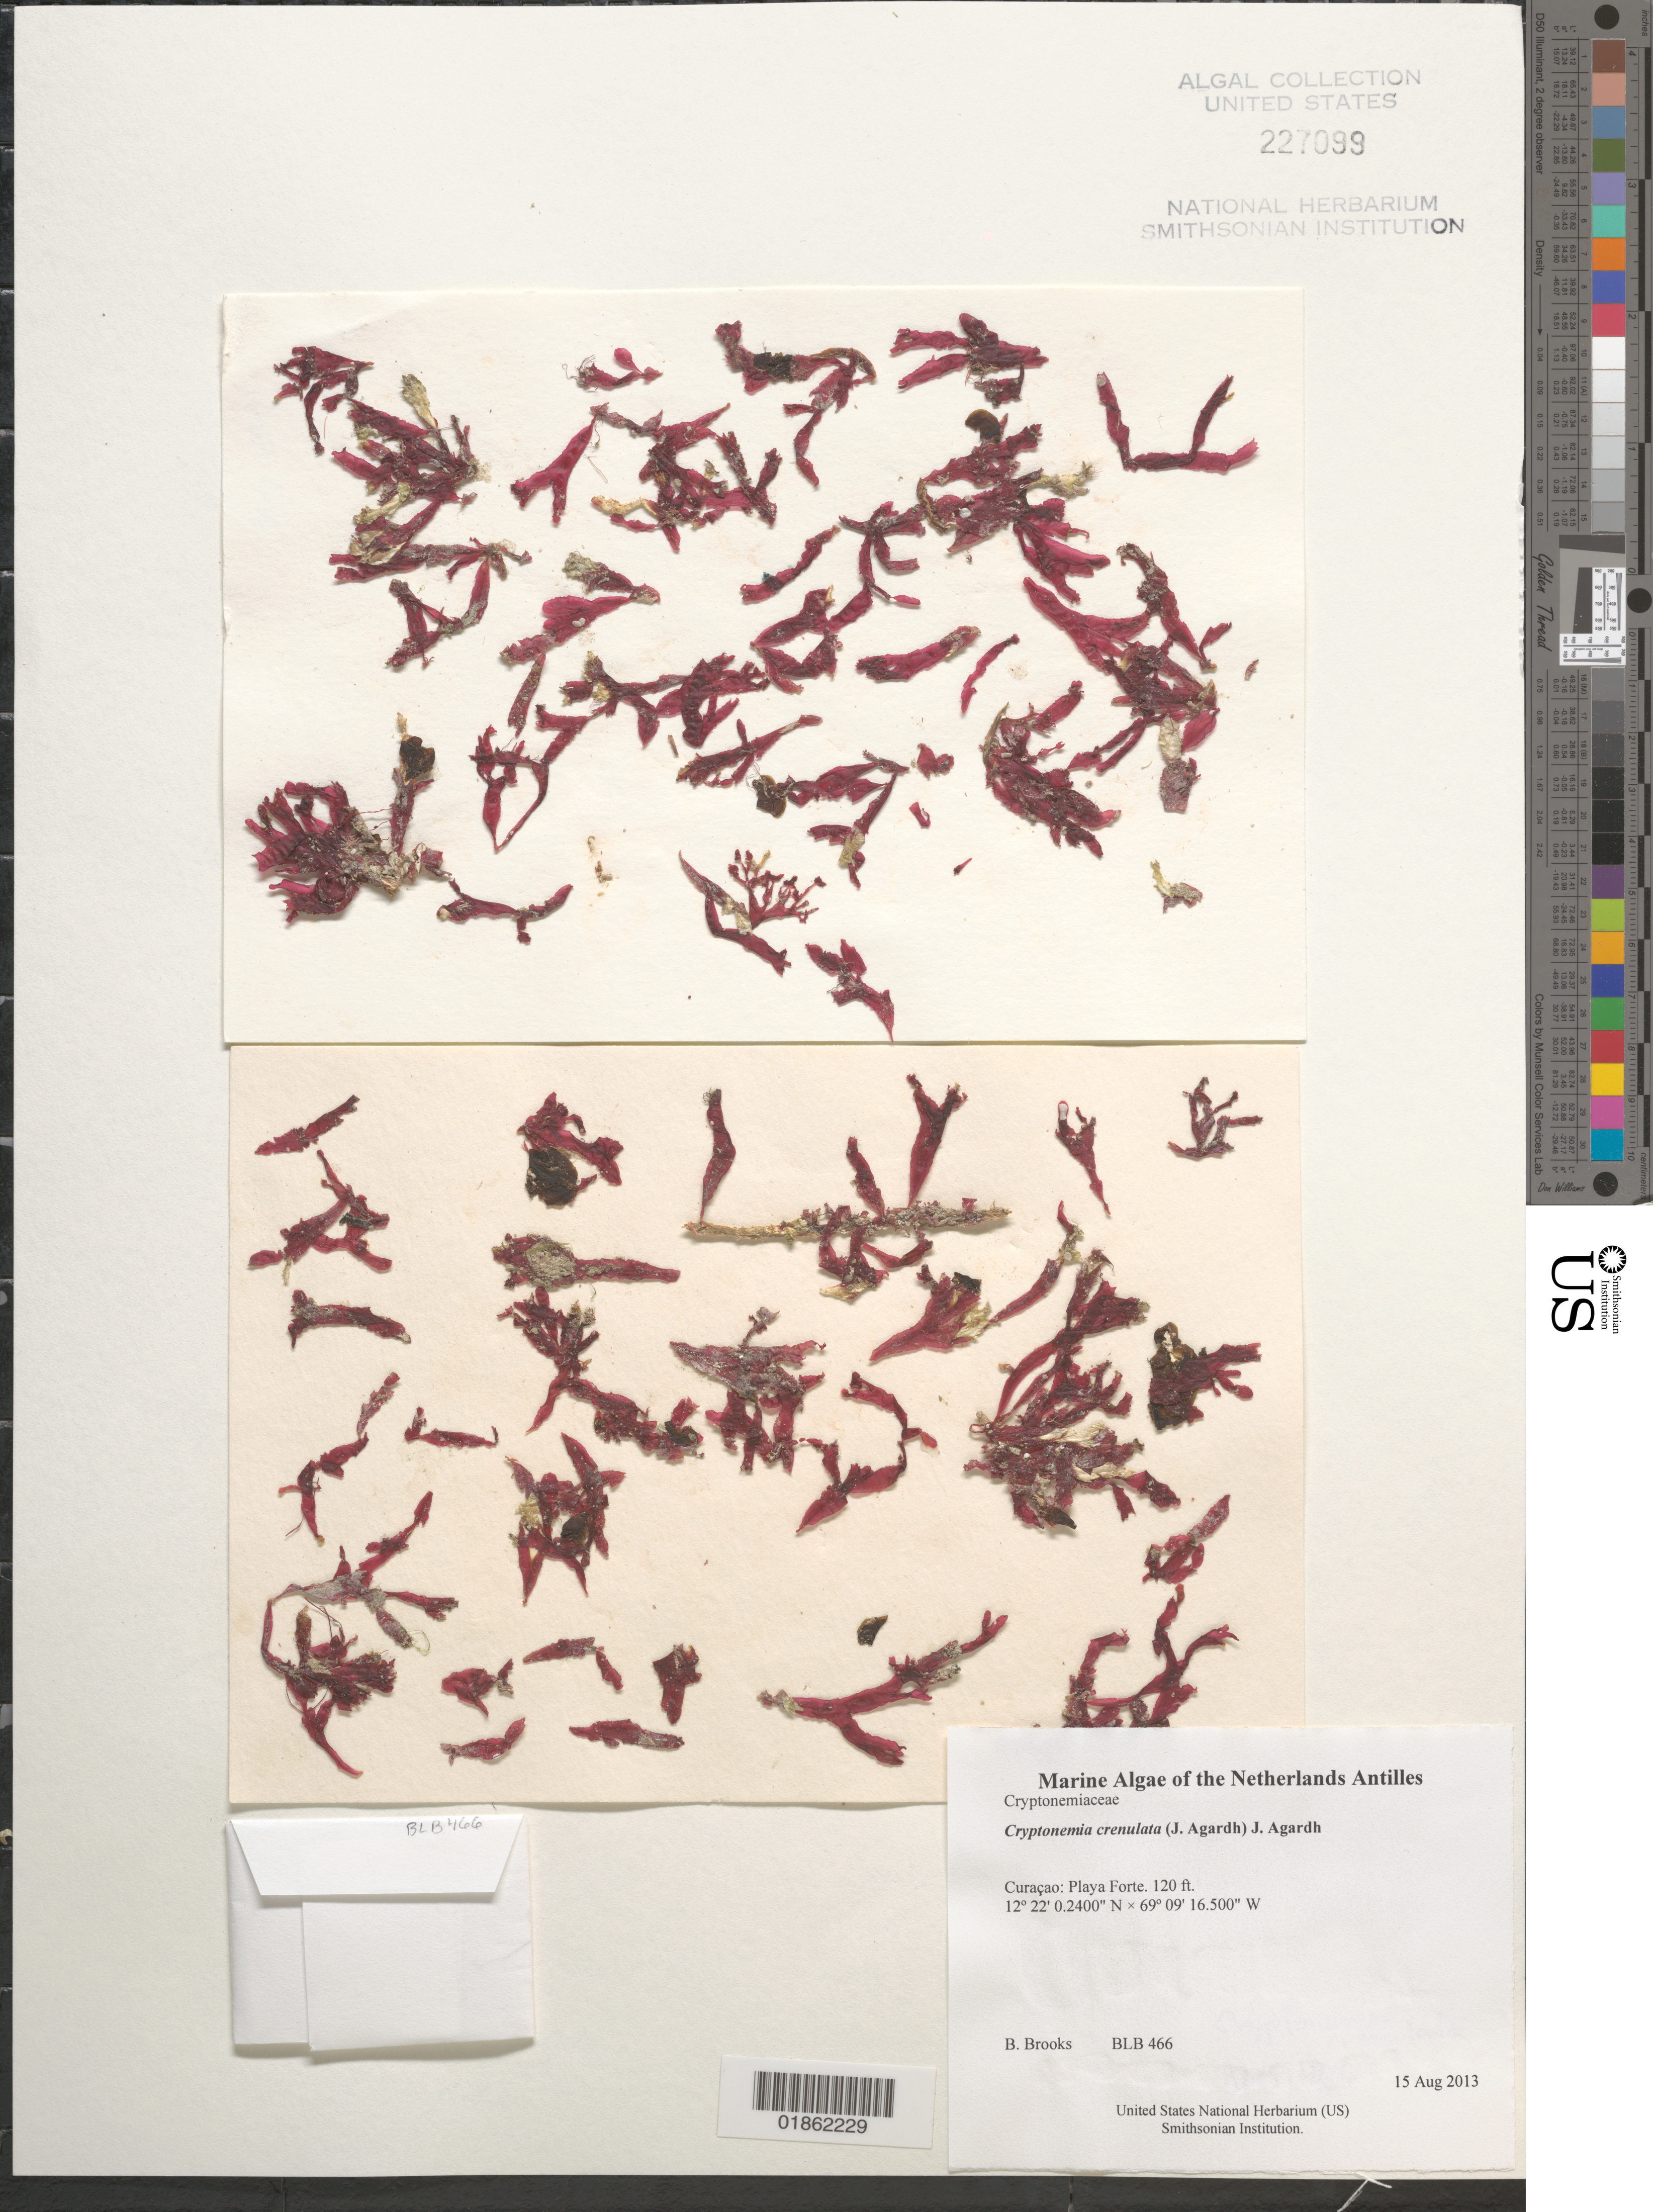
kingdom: Plantae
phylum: Rhodophyta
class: Florideophyceae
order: Halymeniales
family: Halymeniaceae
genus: Cryptonemia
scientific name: Cryptonemia crenulata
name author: (J. Agardh) J. Agardh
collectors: B. Brooks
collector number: BLB 466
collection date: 2013-08-15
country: Curaçao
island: Curaçao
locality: Playa Forte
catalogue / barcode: US 227099